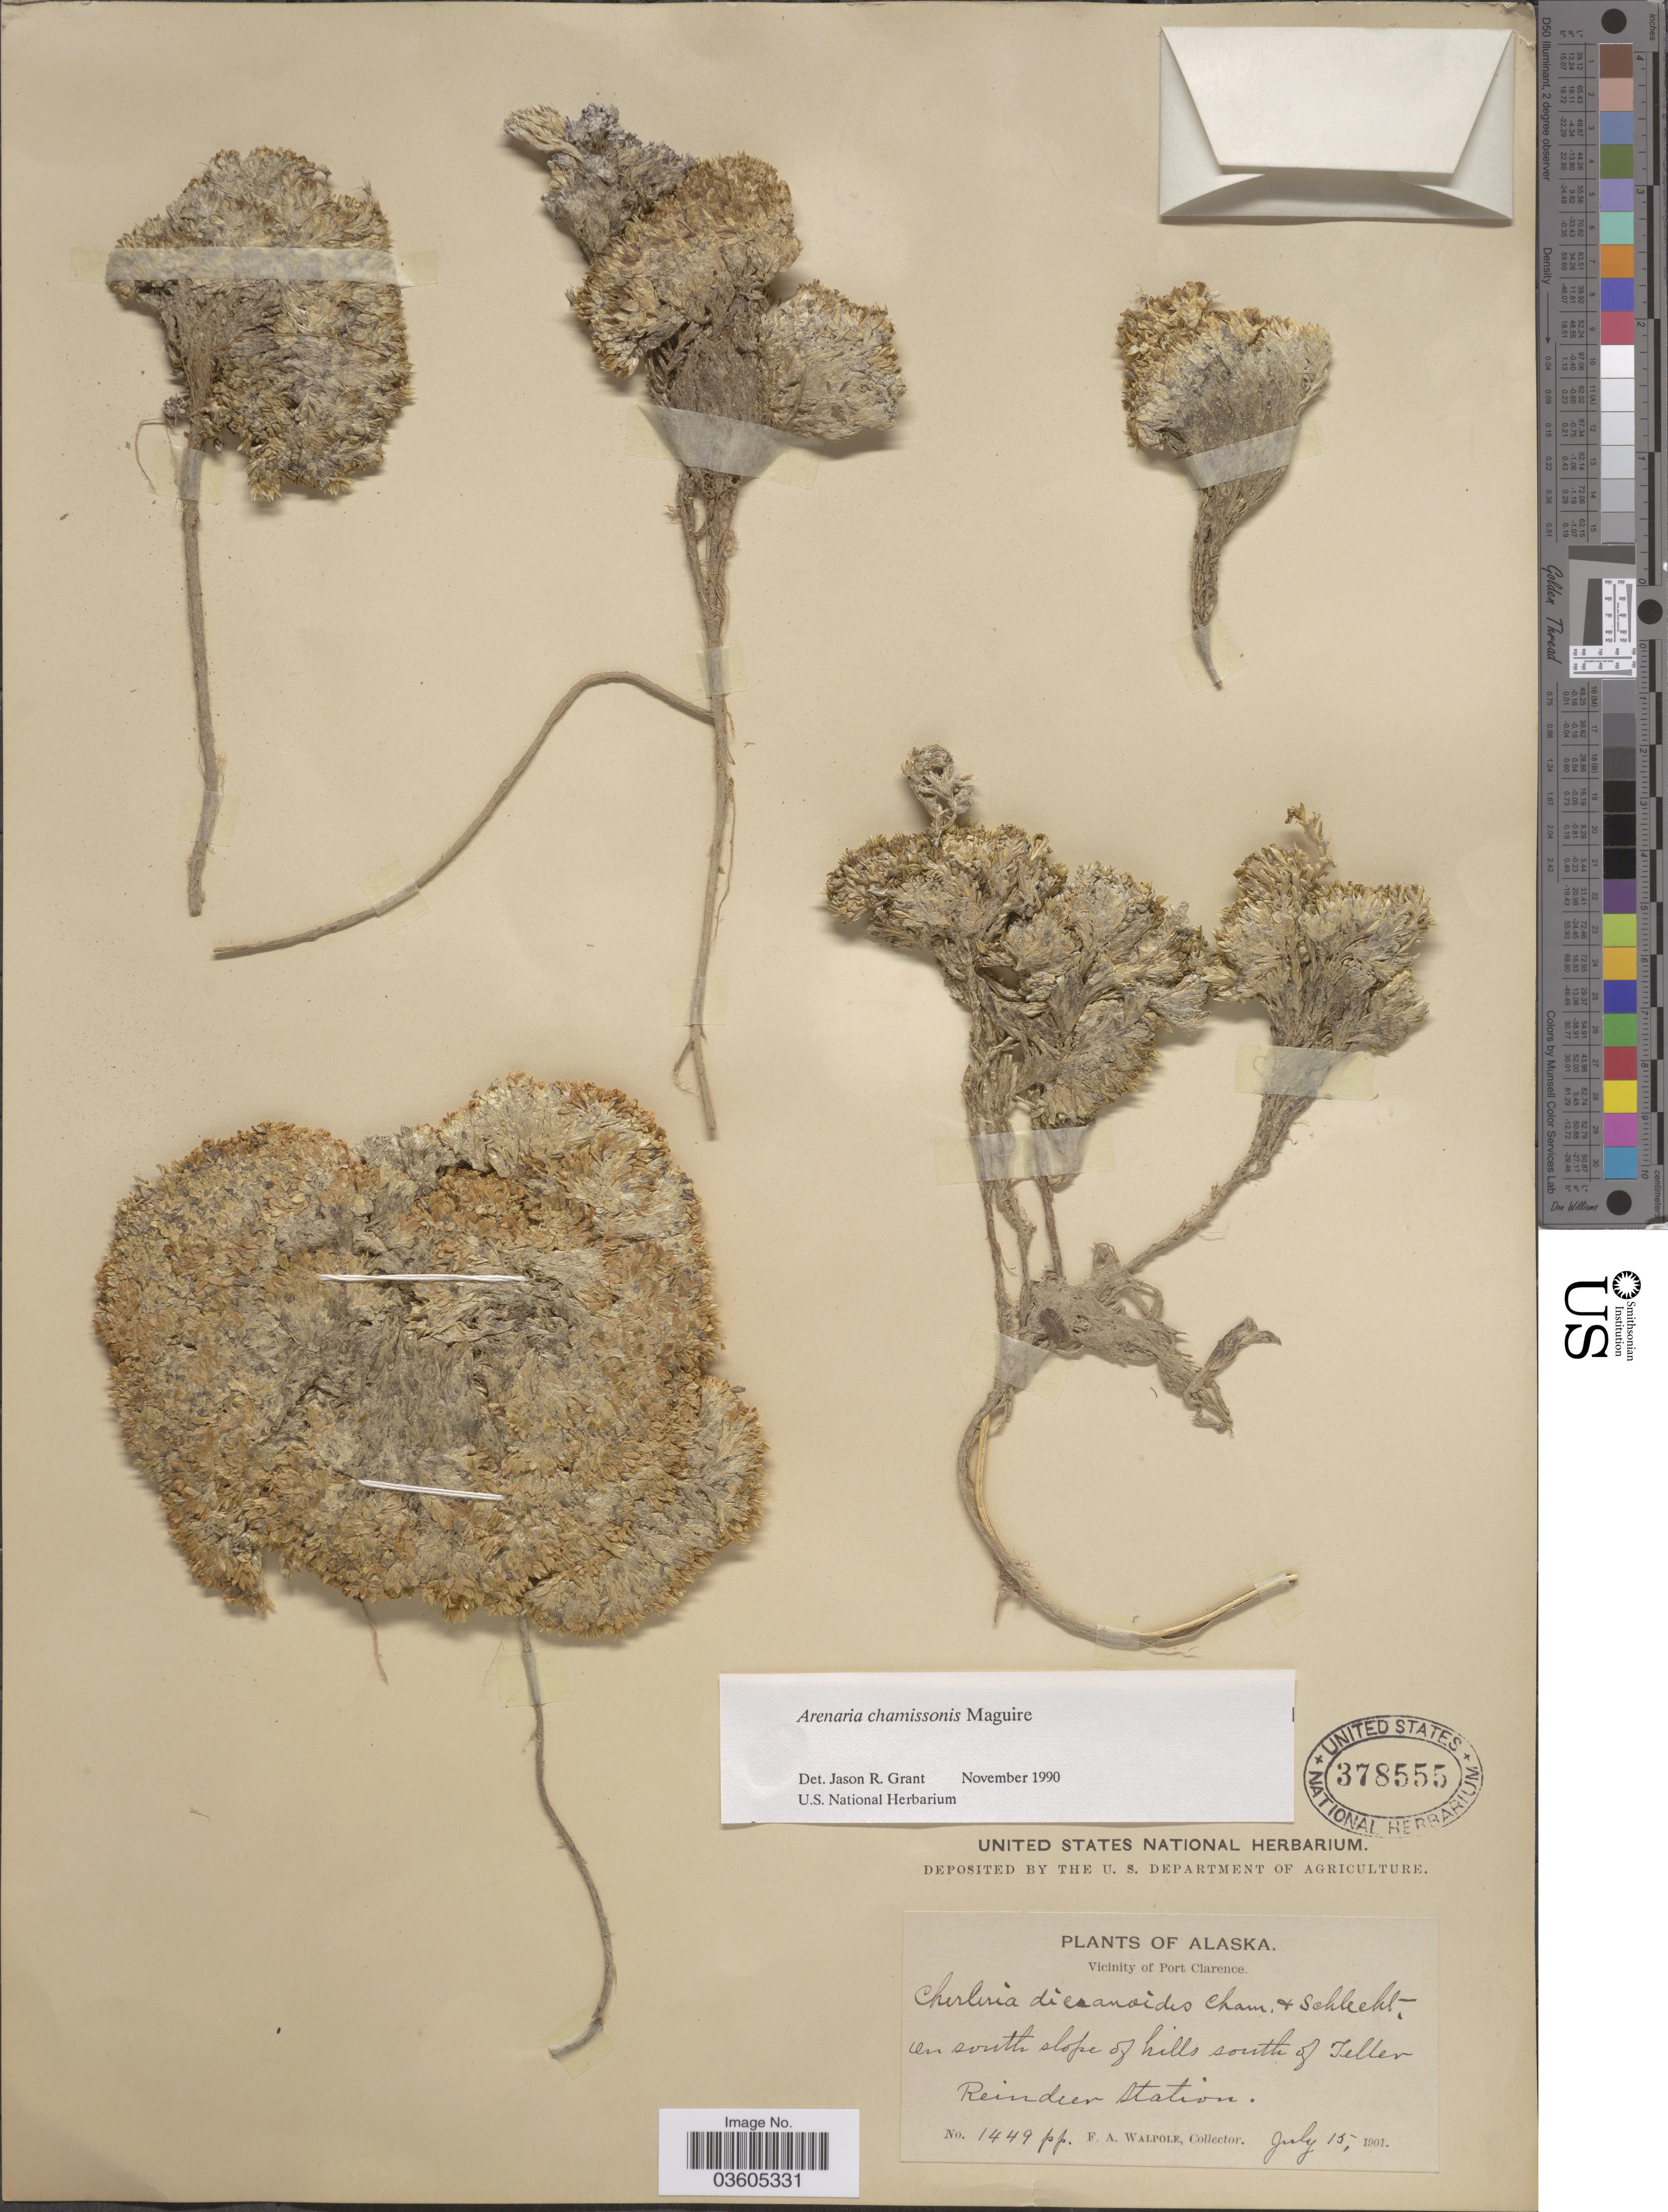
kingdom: Plantae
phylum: Tracheophyta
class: Magnoliopsida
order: Caryophyllales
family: Caryophyllaceae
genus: Arenaria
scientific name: Arenaria chamissonis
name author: Maguire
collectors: F. Walpole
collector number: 1449pp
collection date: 1901-07-15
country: United States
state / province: Alaska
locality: Vicinity of Port Clarence. On south slope of hills south of Teller Reindeer Station.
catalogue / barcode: US 378555